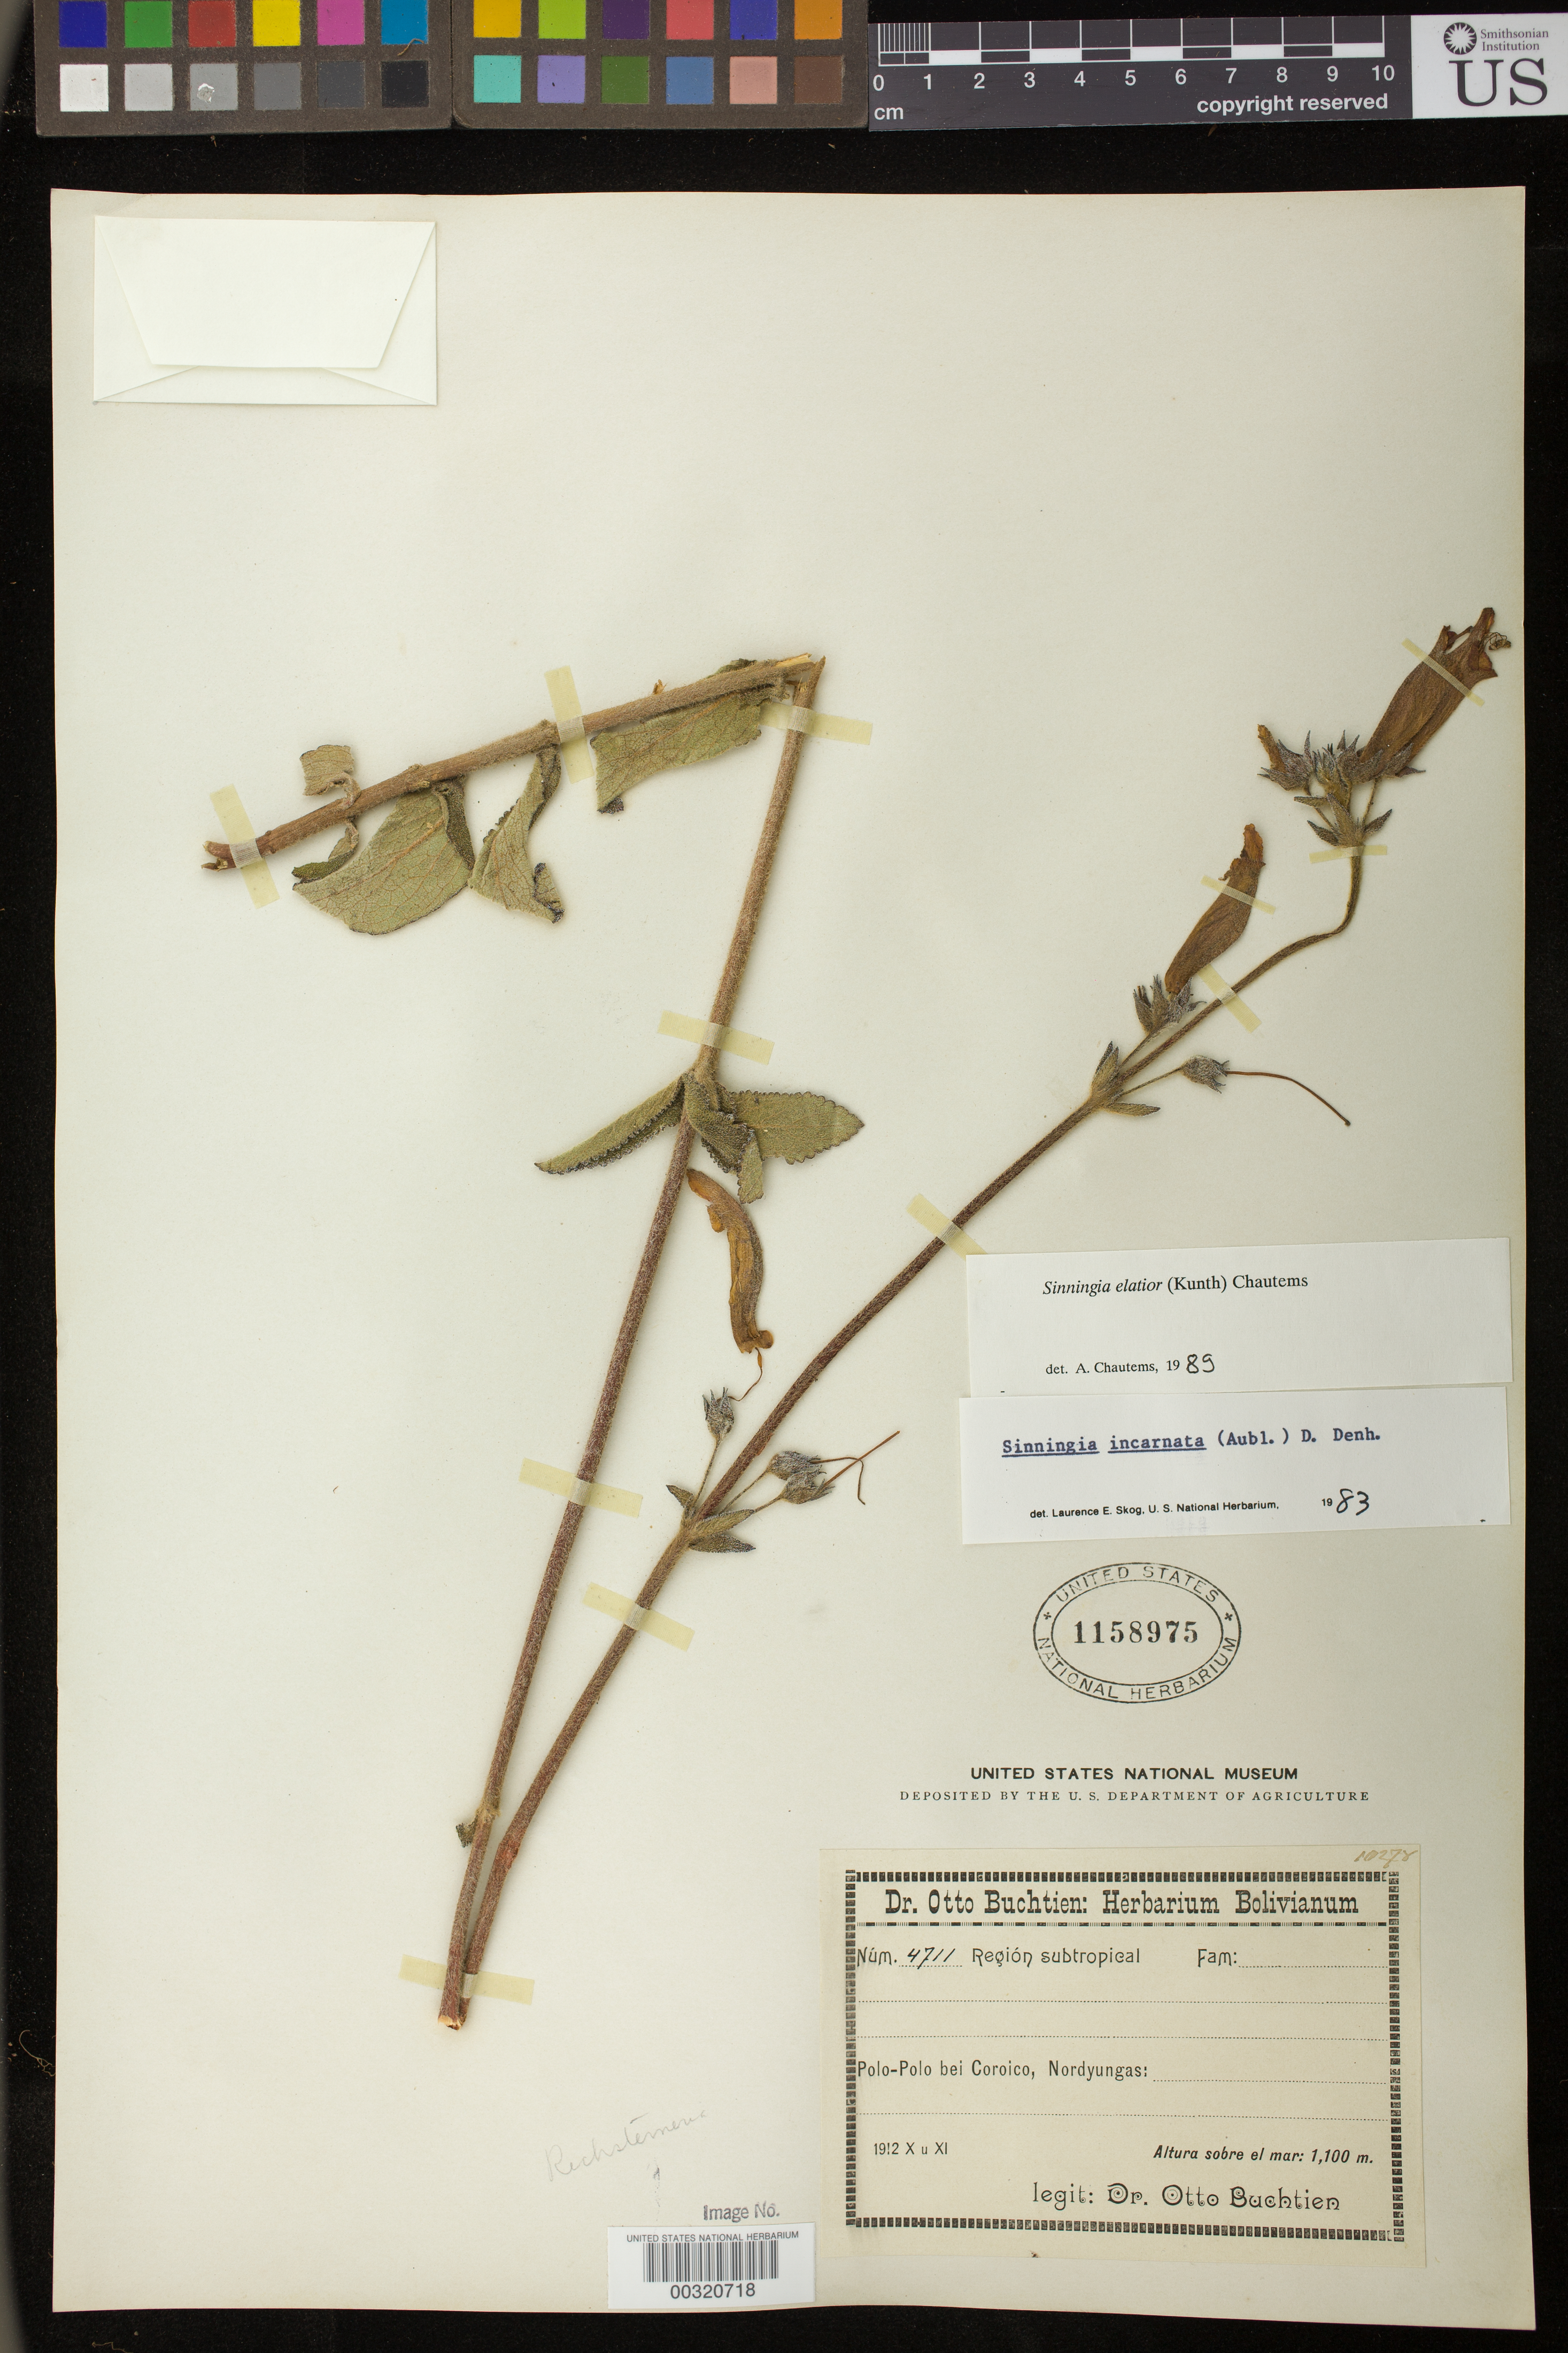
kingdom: Plantae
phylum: Tracheophyta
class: Magnoliopsida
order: Lamiales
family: Gesneriaceae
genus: Sinningia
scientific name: Sinningia elatior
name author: (Kunth) Chautems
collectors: O. Buchtien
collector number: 4711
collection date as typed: Oct-Nov 1912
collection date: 1912-10/1912-11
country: Bolivia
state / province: La Paz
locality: Prov. Nor Yungas, Polo-Polo by Coroico, Nordyungas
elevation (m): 1100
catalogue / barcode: US 1158975